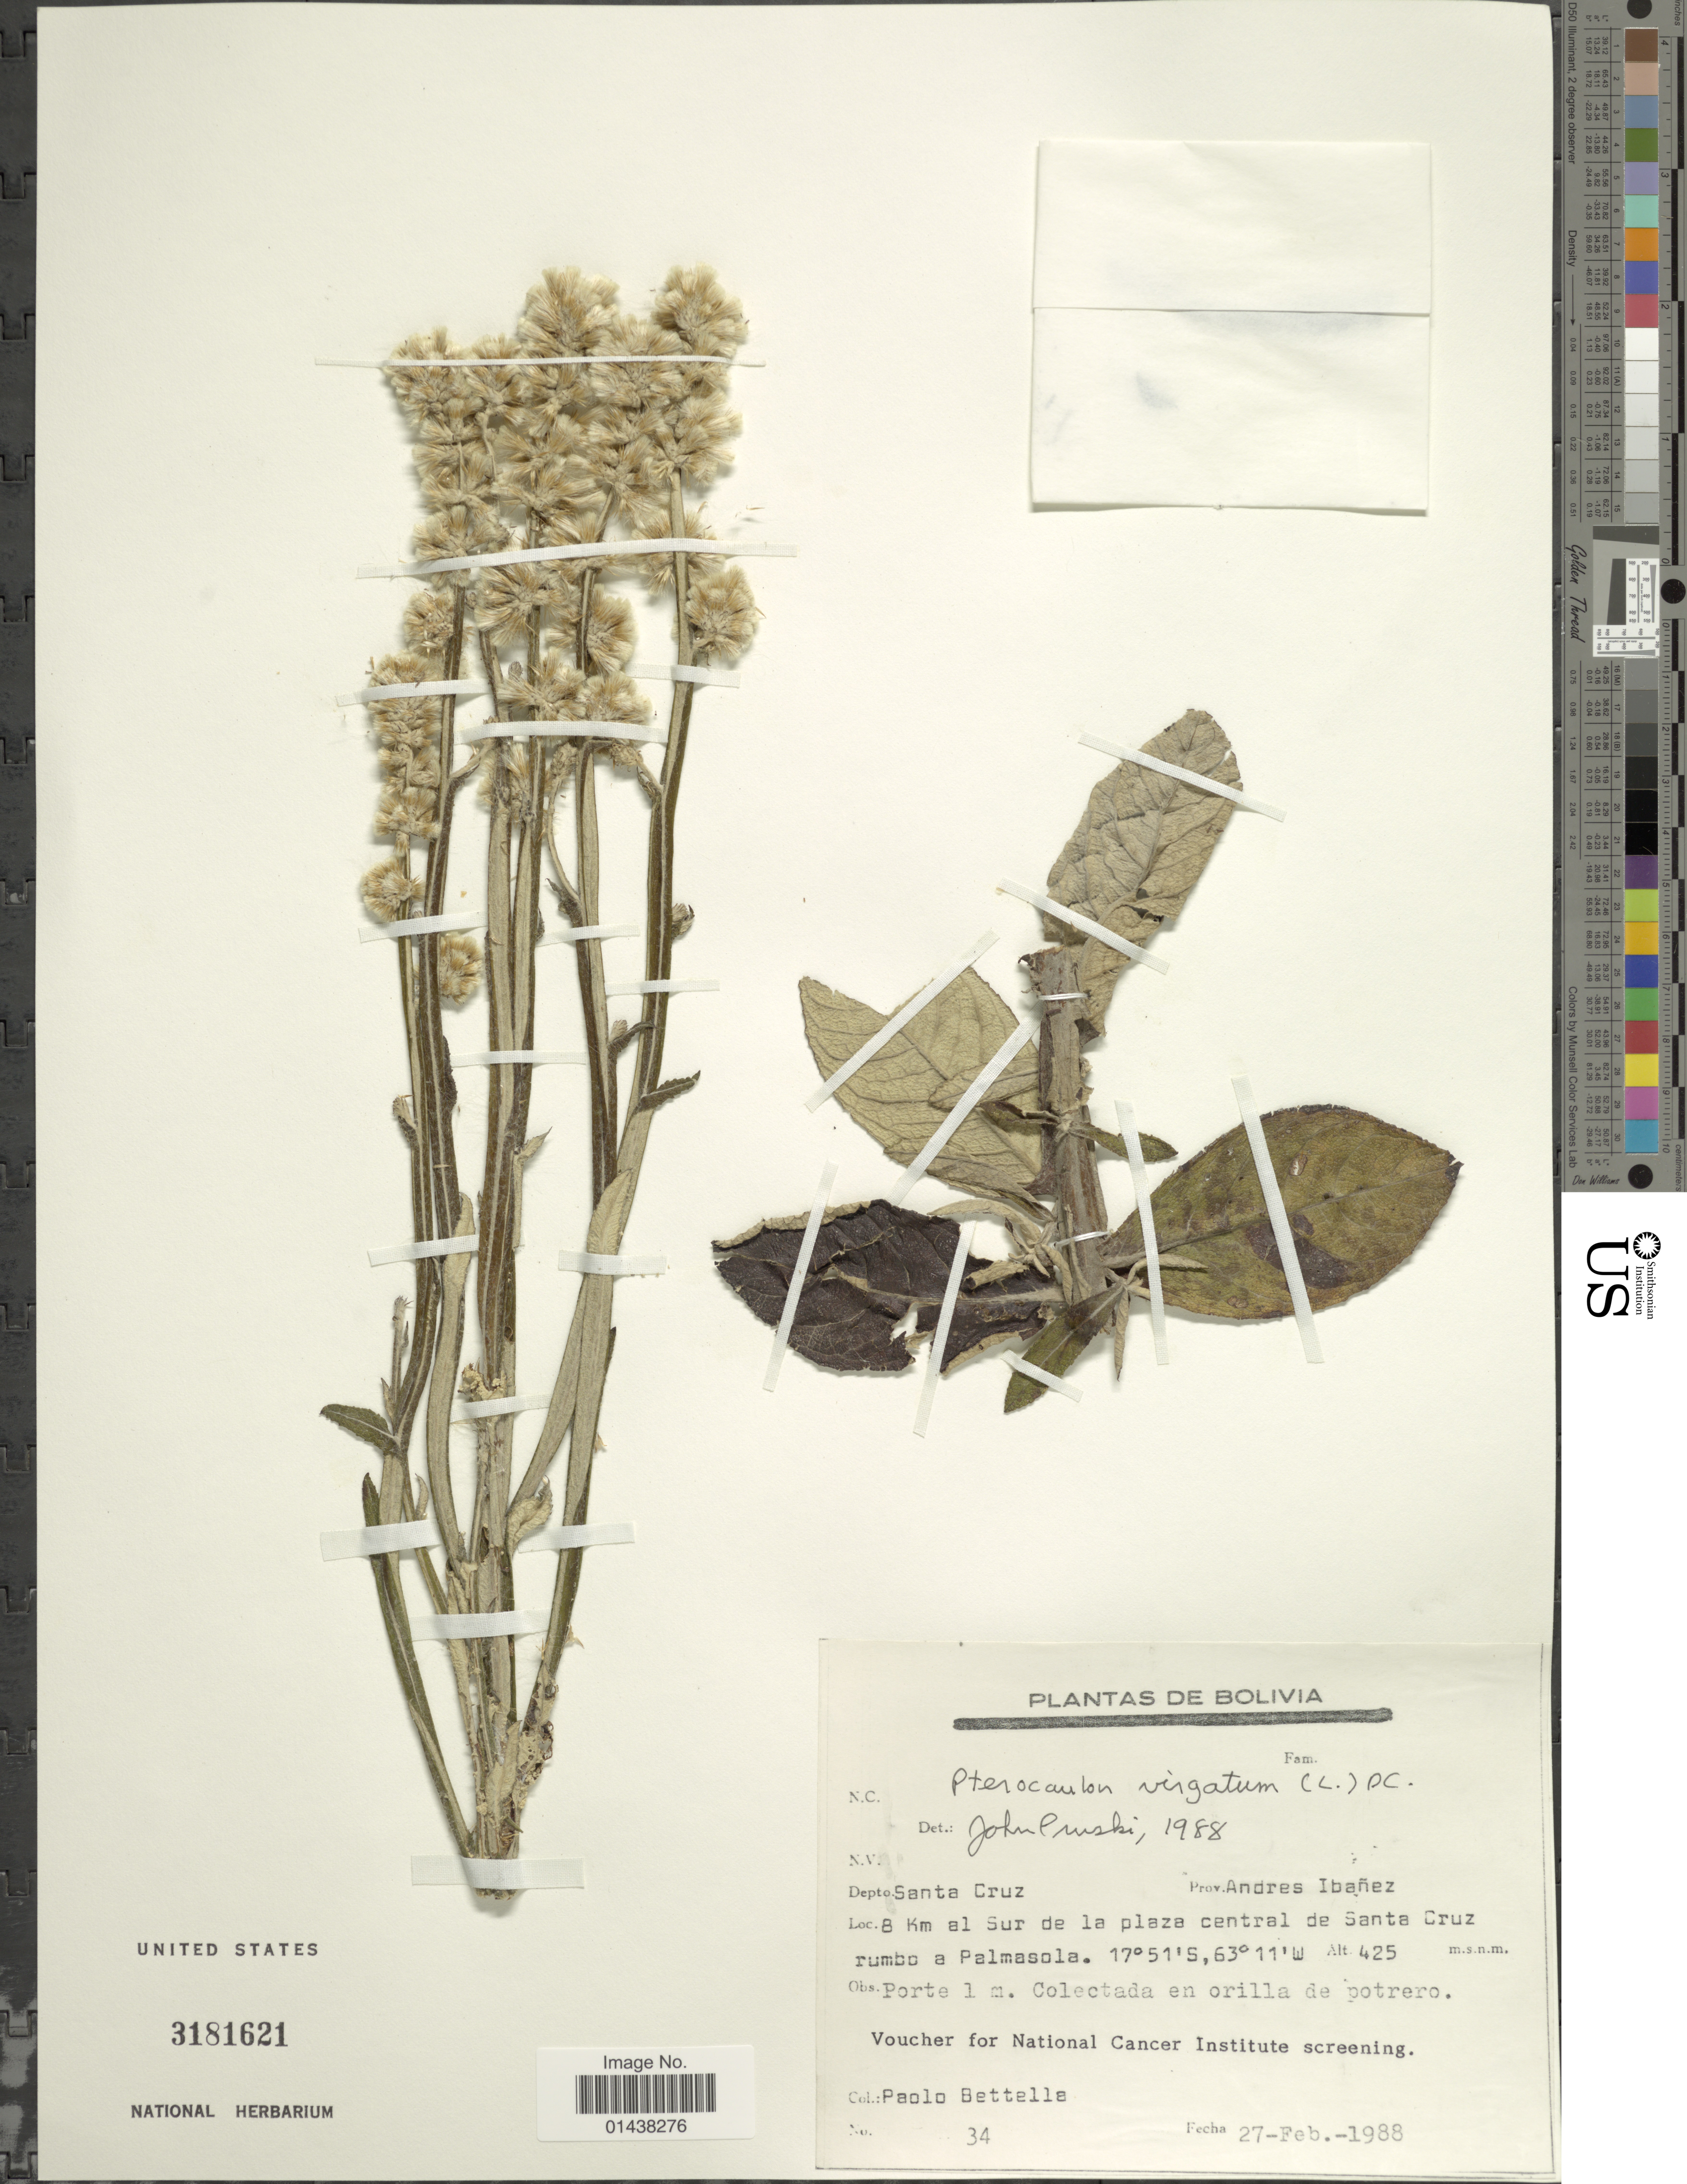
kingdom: Plantae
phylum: Tracheophyta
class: Magnoliopsida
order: Asterales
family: Asteraceae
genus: Pterocaulon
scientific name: Pterocaulon virgatum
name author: (L.) DC.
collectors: P. Bettella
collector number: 34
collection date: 1988-02-27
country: Bolivia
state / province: Santa Cruz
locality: Prov. Andres Ibanez, 8 km al Sur de la plaza central de Santa Cruz rumbo a Palmasola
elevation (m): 425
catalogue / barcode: US 3181621